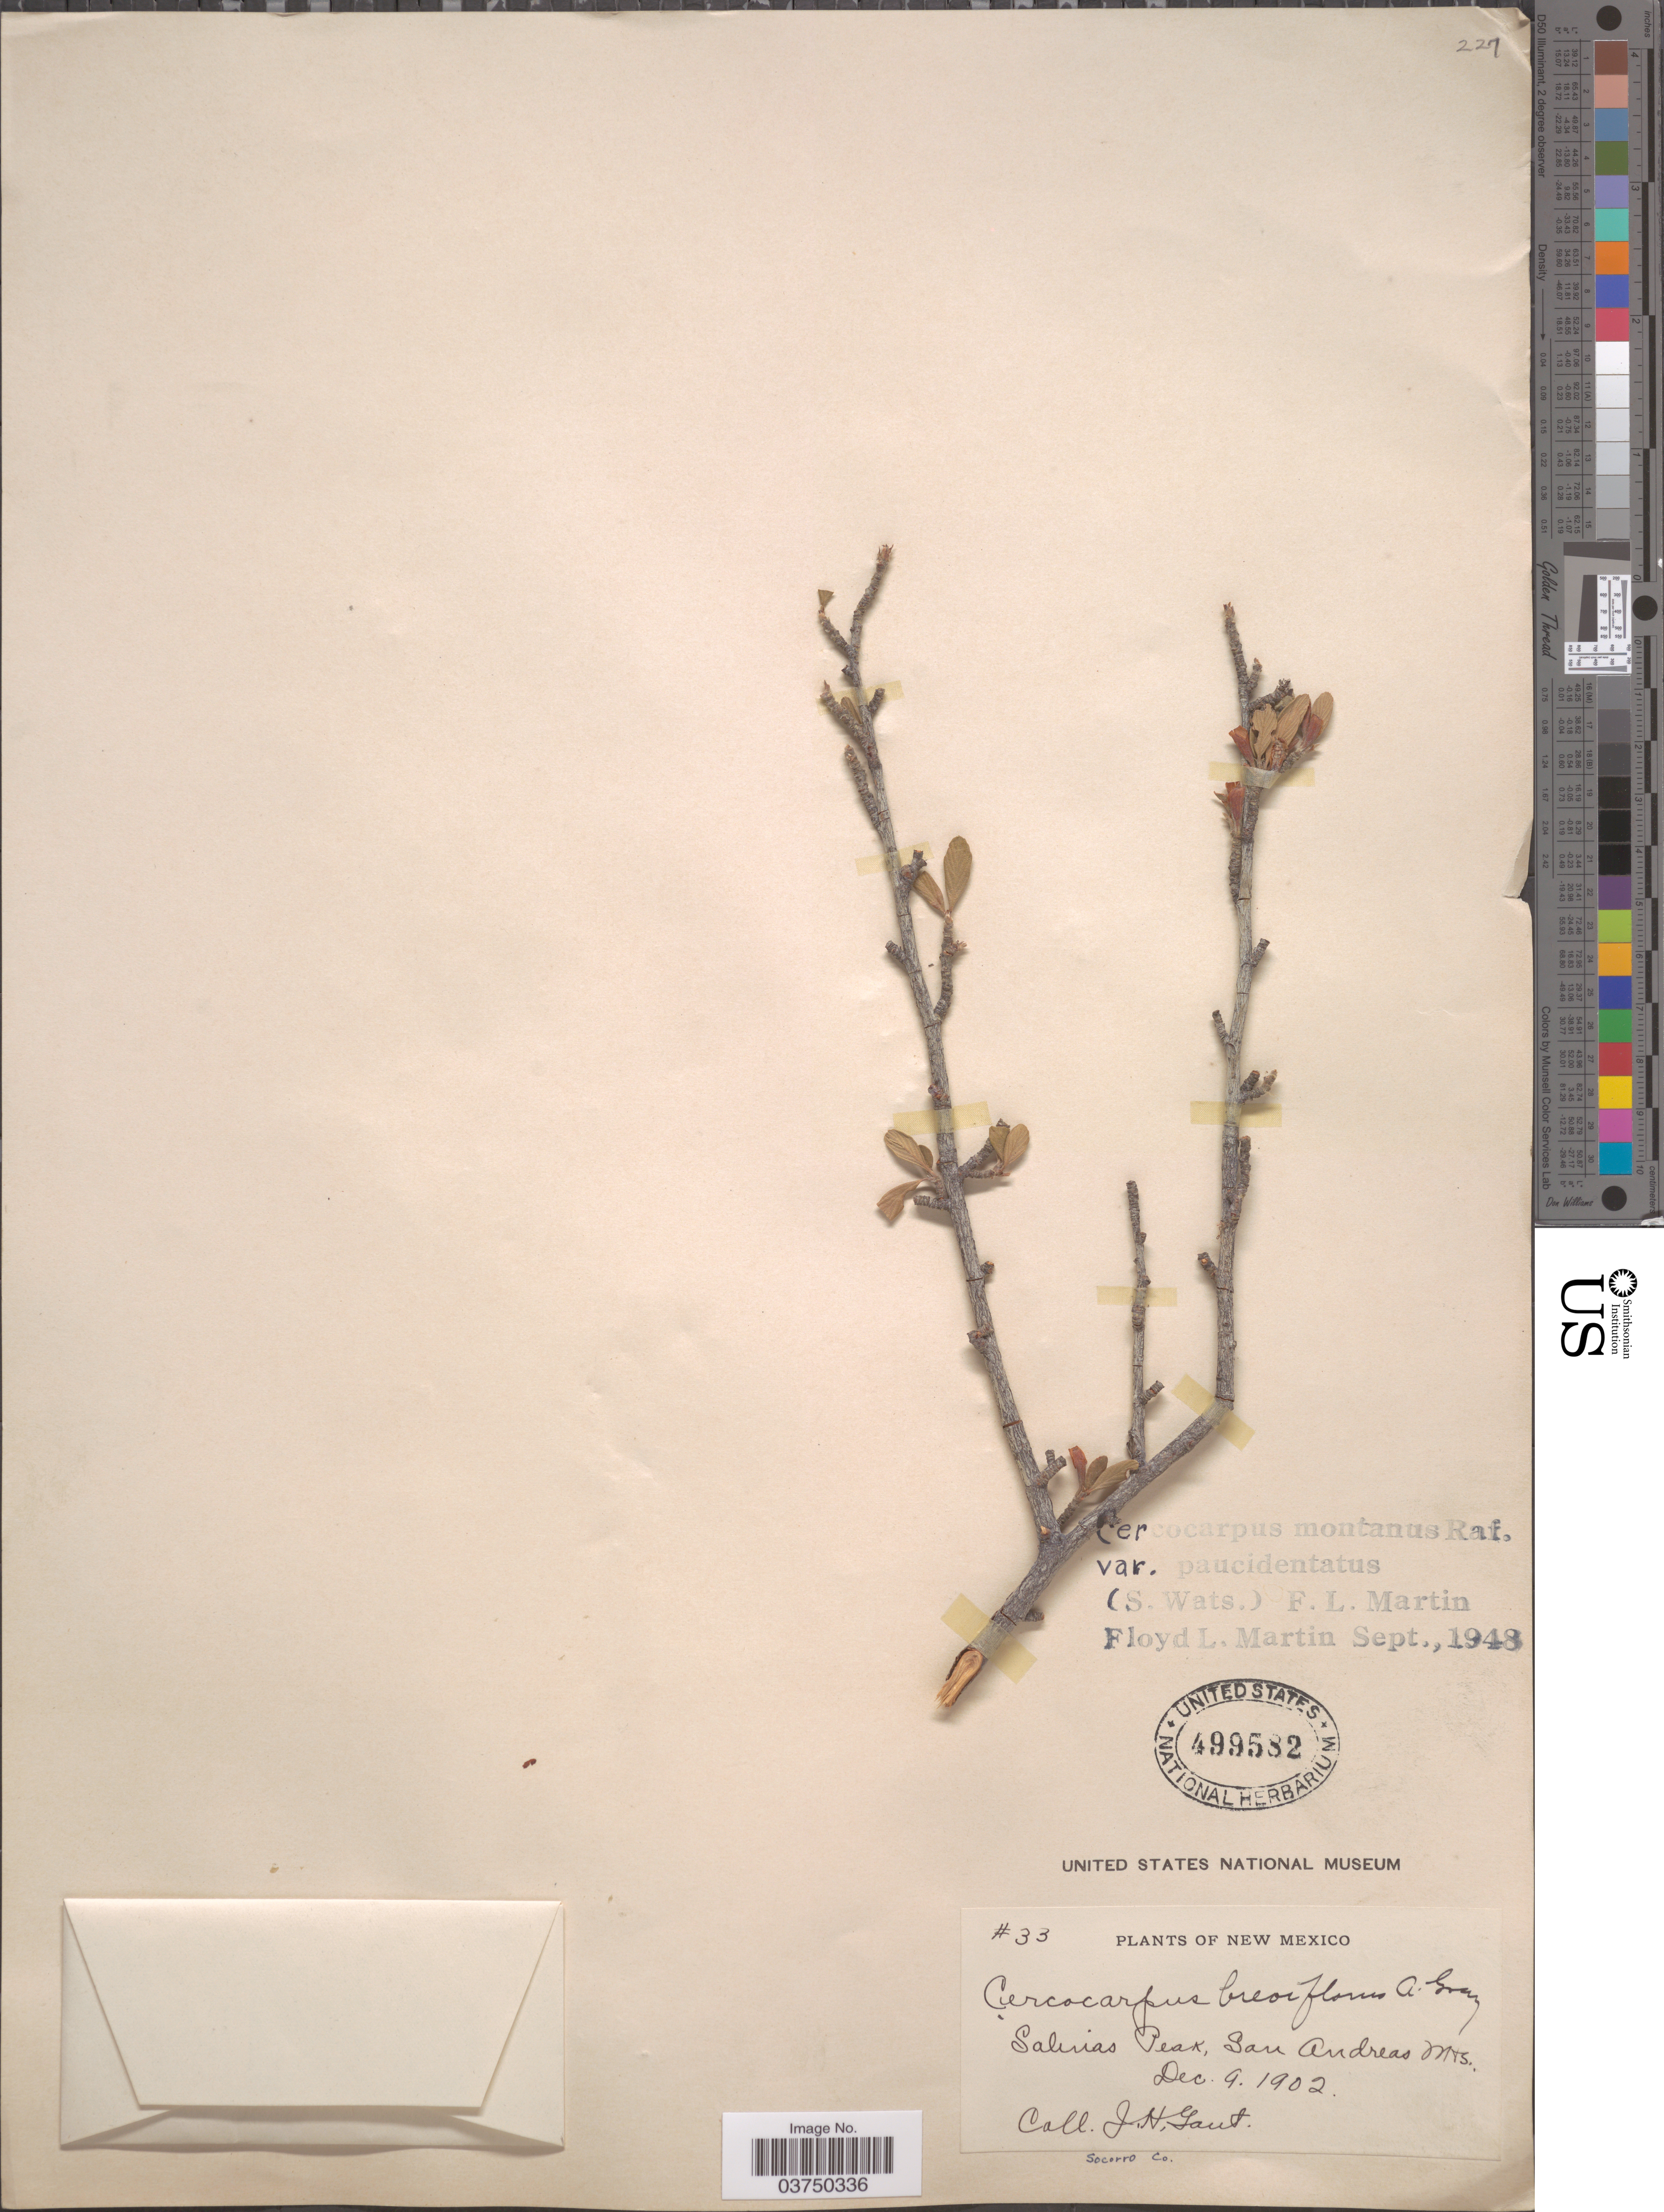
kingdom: Plantae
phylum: Tracheophyta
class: Magnoliopsida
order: Rosales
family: Rosaceae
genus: Cercocarpus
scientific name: Cercocarpus montanus var. paucidentatus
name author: (S. Watson) F.L. Martin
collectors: J. Gaut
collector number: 33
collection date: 1902-12-09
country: United States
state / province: New Mexico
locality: Salinas Peak, San Andreas Mts. Socorro Co.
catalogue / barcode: US 499582